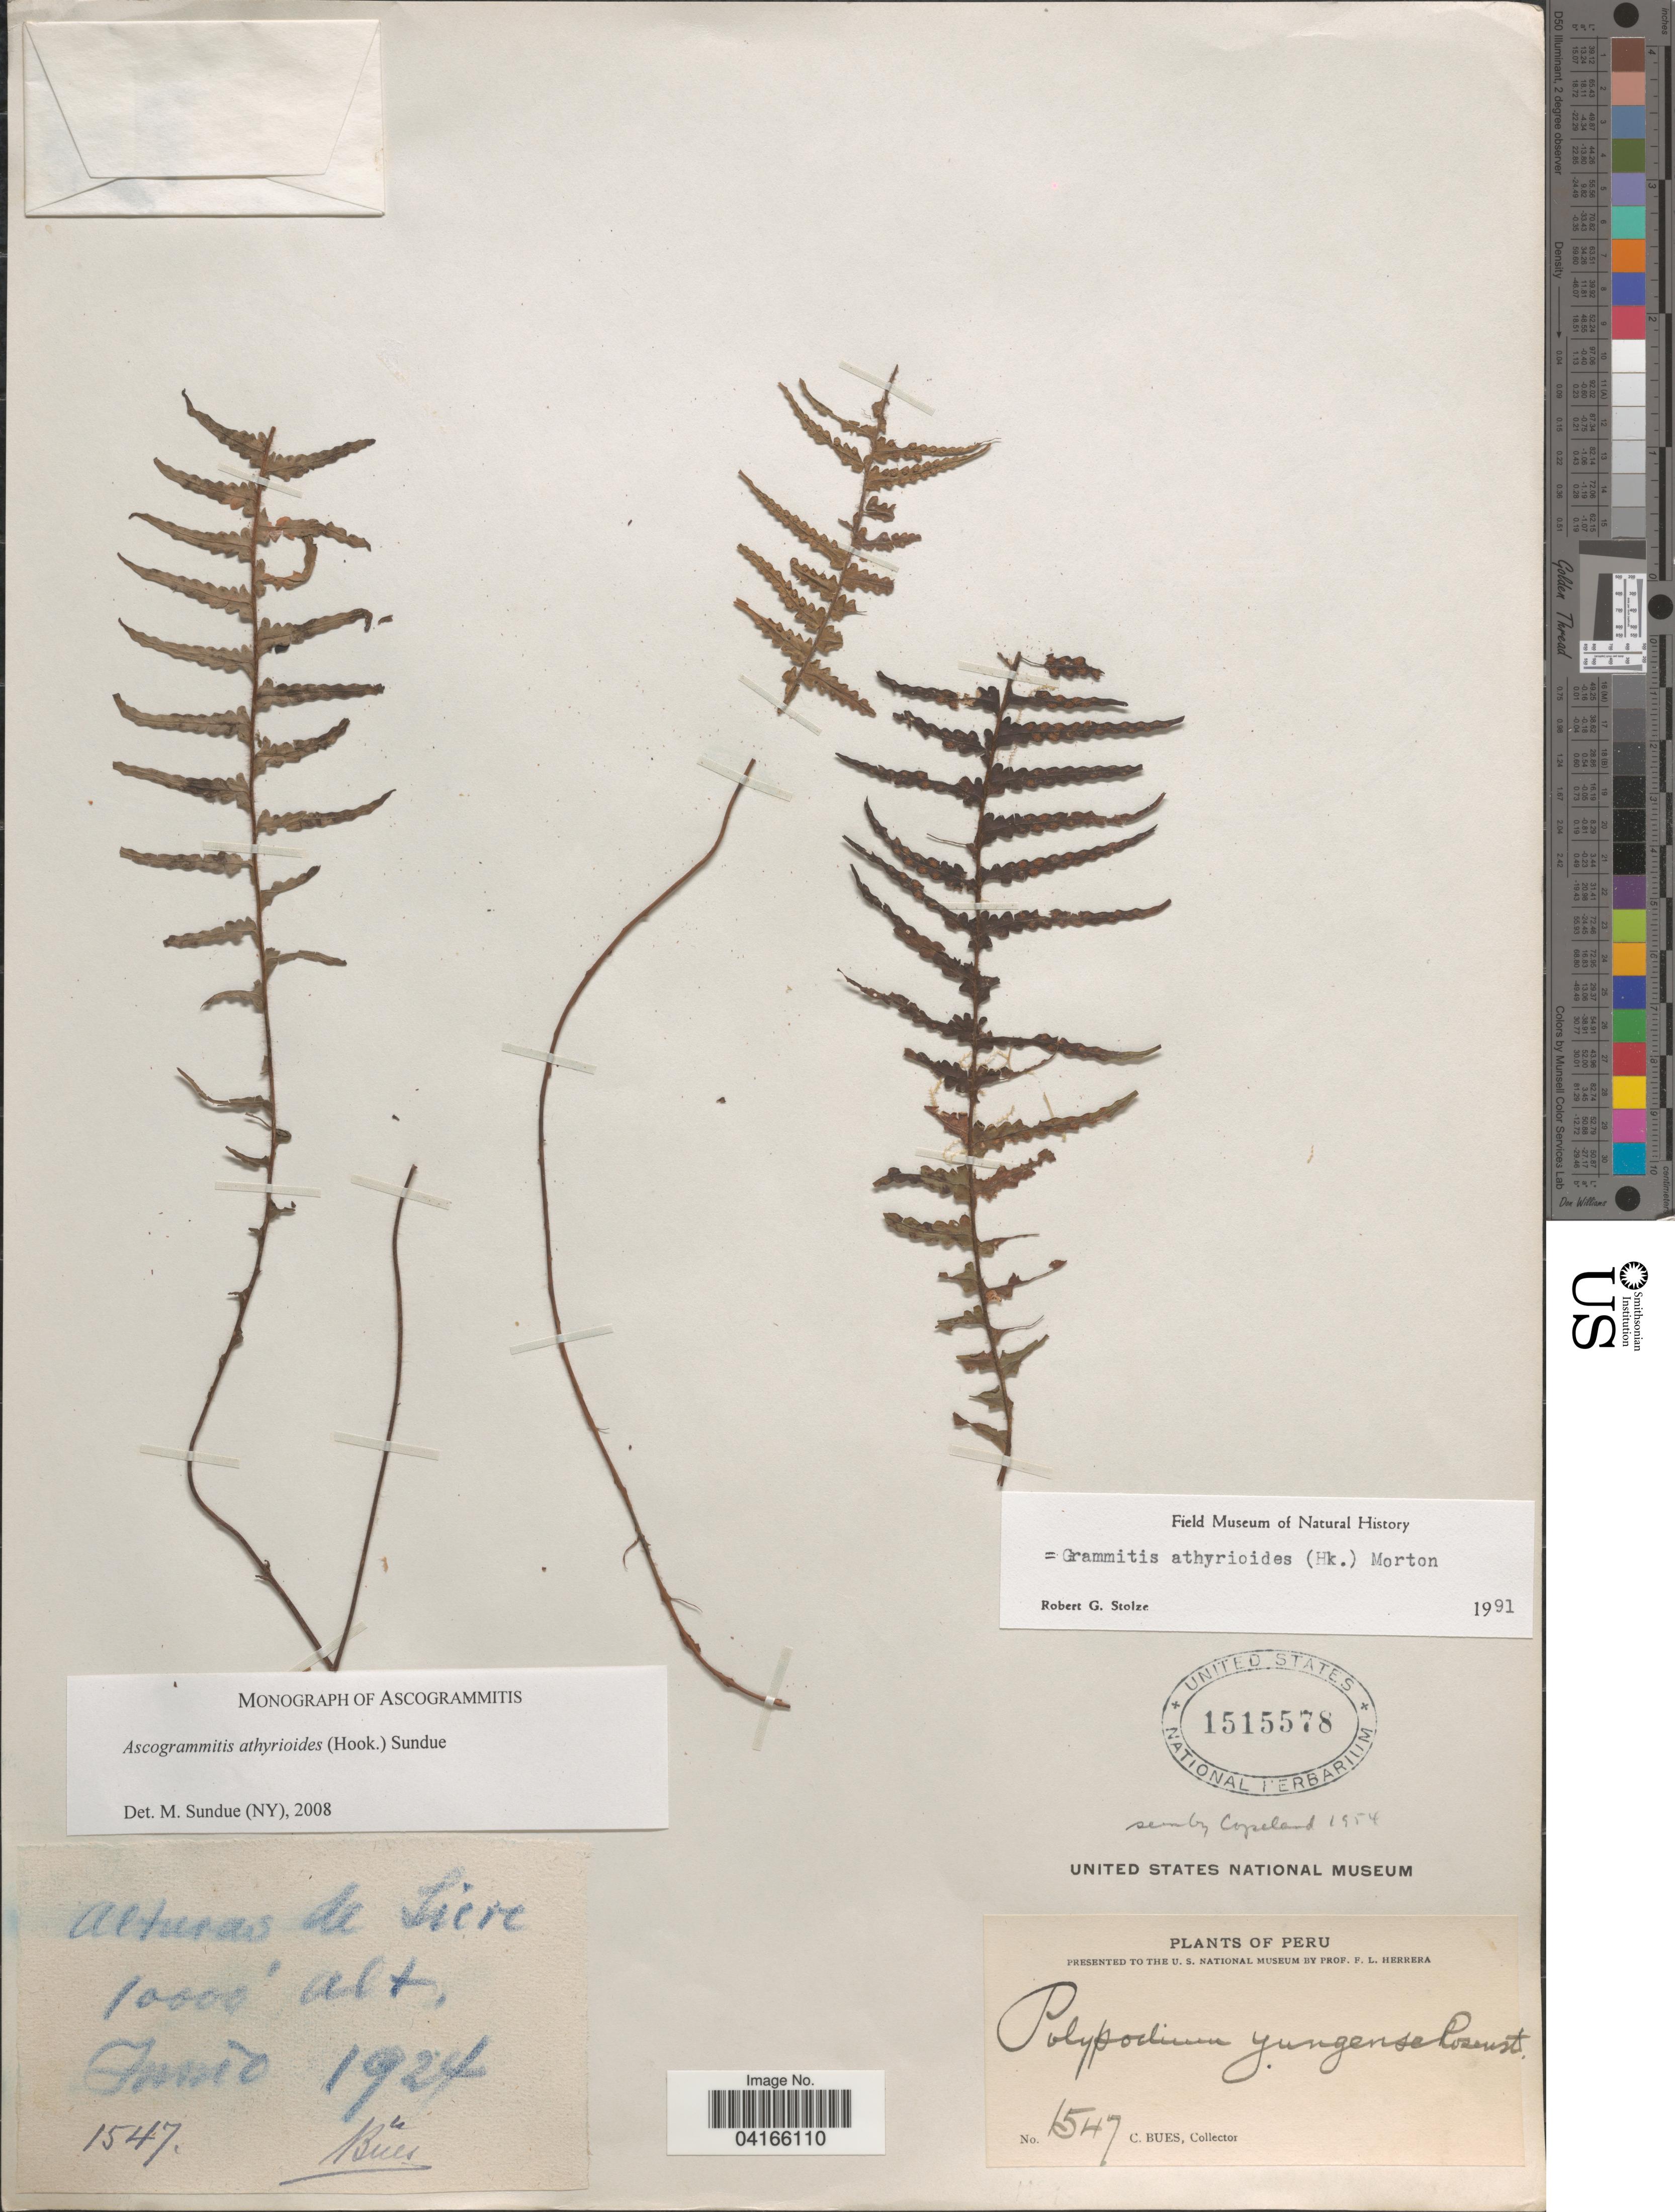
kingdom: Plantae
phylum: Tracheophyta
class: Polypodiopsida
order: Polypodiales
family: Polypodiaceae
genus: Ascogrammitis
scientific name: Ascogrammitis athyrioides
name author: (Hook.) Sundue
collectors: C. Bues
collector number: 1547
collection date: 1924-06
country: Peru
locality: Alturas de Siere [interpreted]. Quito.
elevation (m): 305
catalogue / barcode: US 1515578